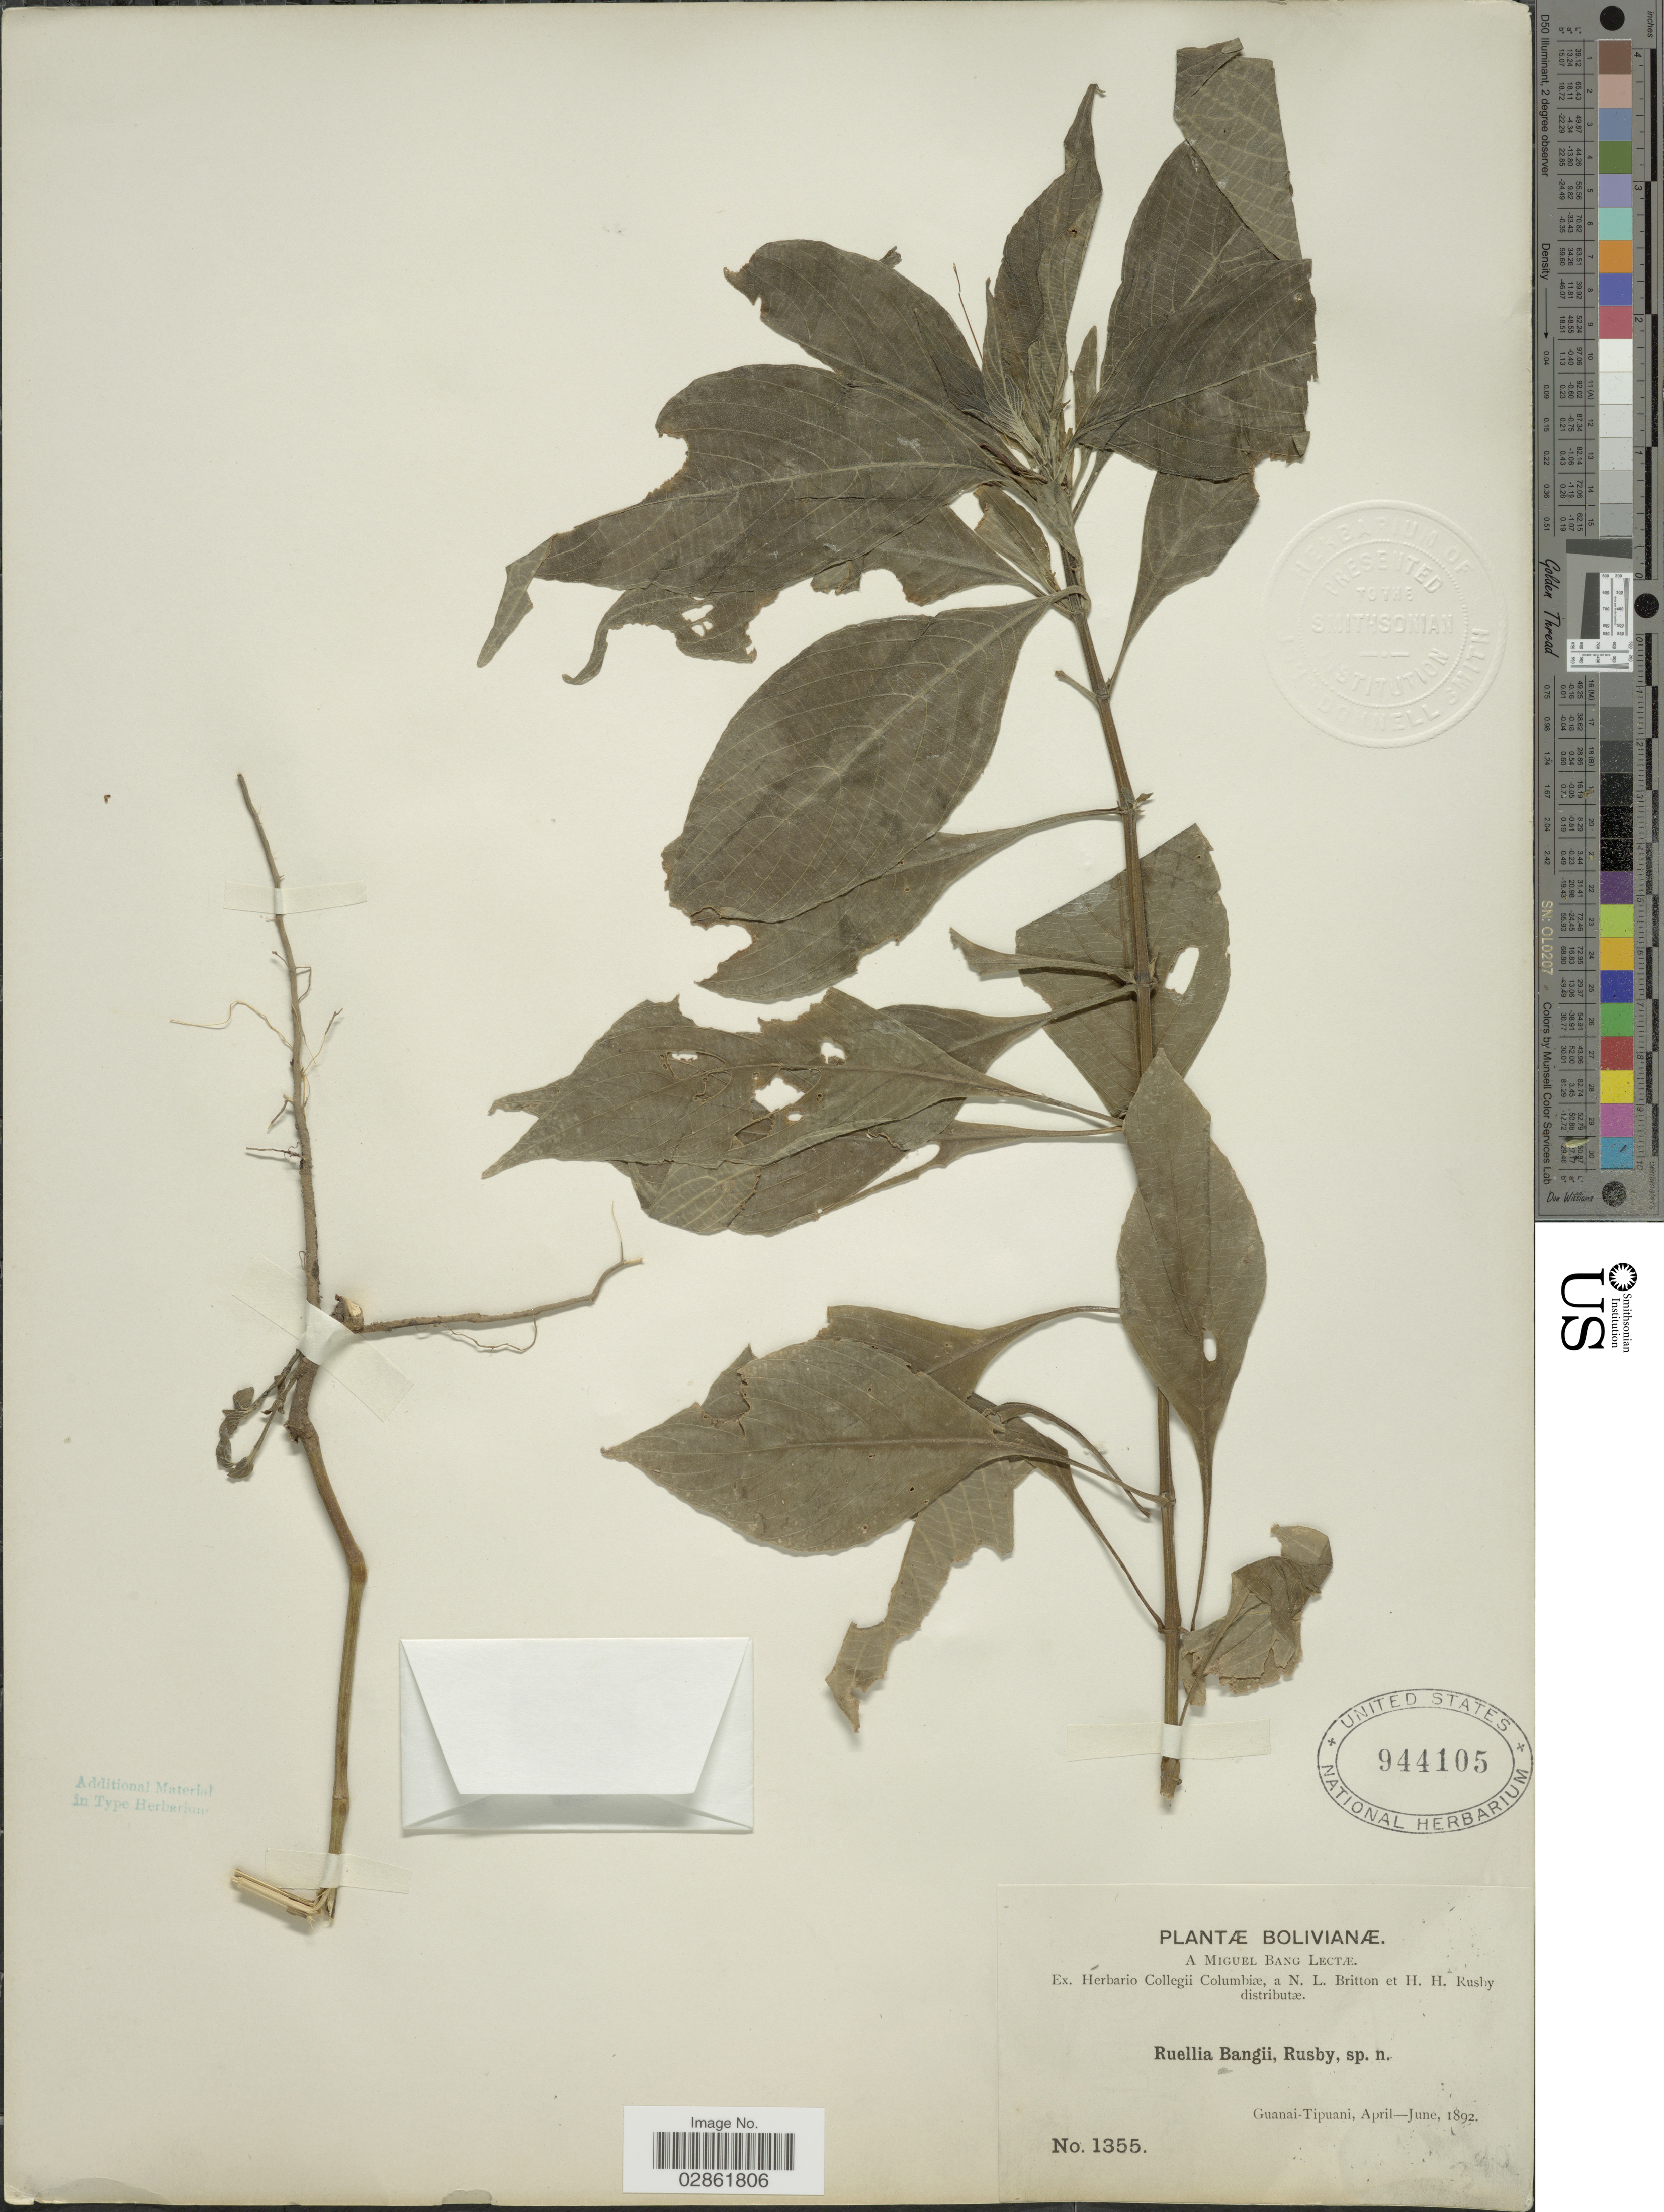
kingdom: Plantae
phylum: Tracheophyta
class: Magnoliopsida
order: Lamiales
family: Acanthaceae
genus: Ruellia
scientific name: Ruellia puri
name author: Mart. ex Nees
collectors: M. Bang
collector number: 1355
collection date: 1892-04/1892-06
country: Bolivia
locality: Guanai-Tipuani.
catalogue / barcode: US 944105